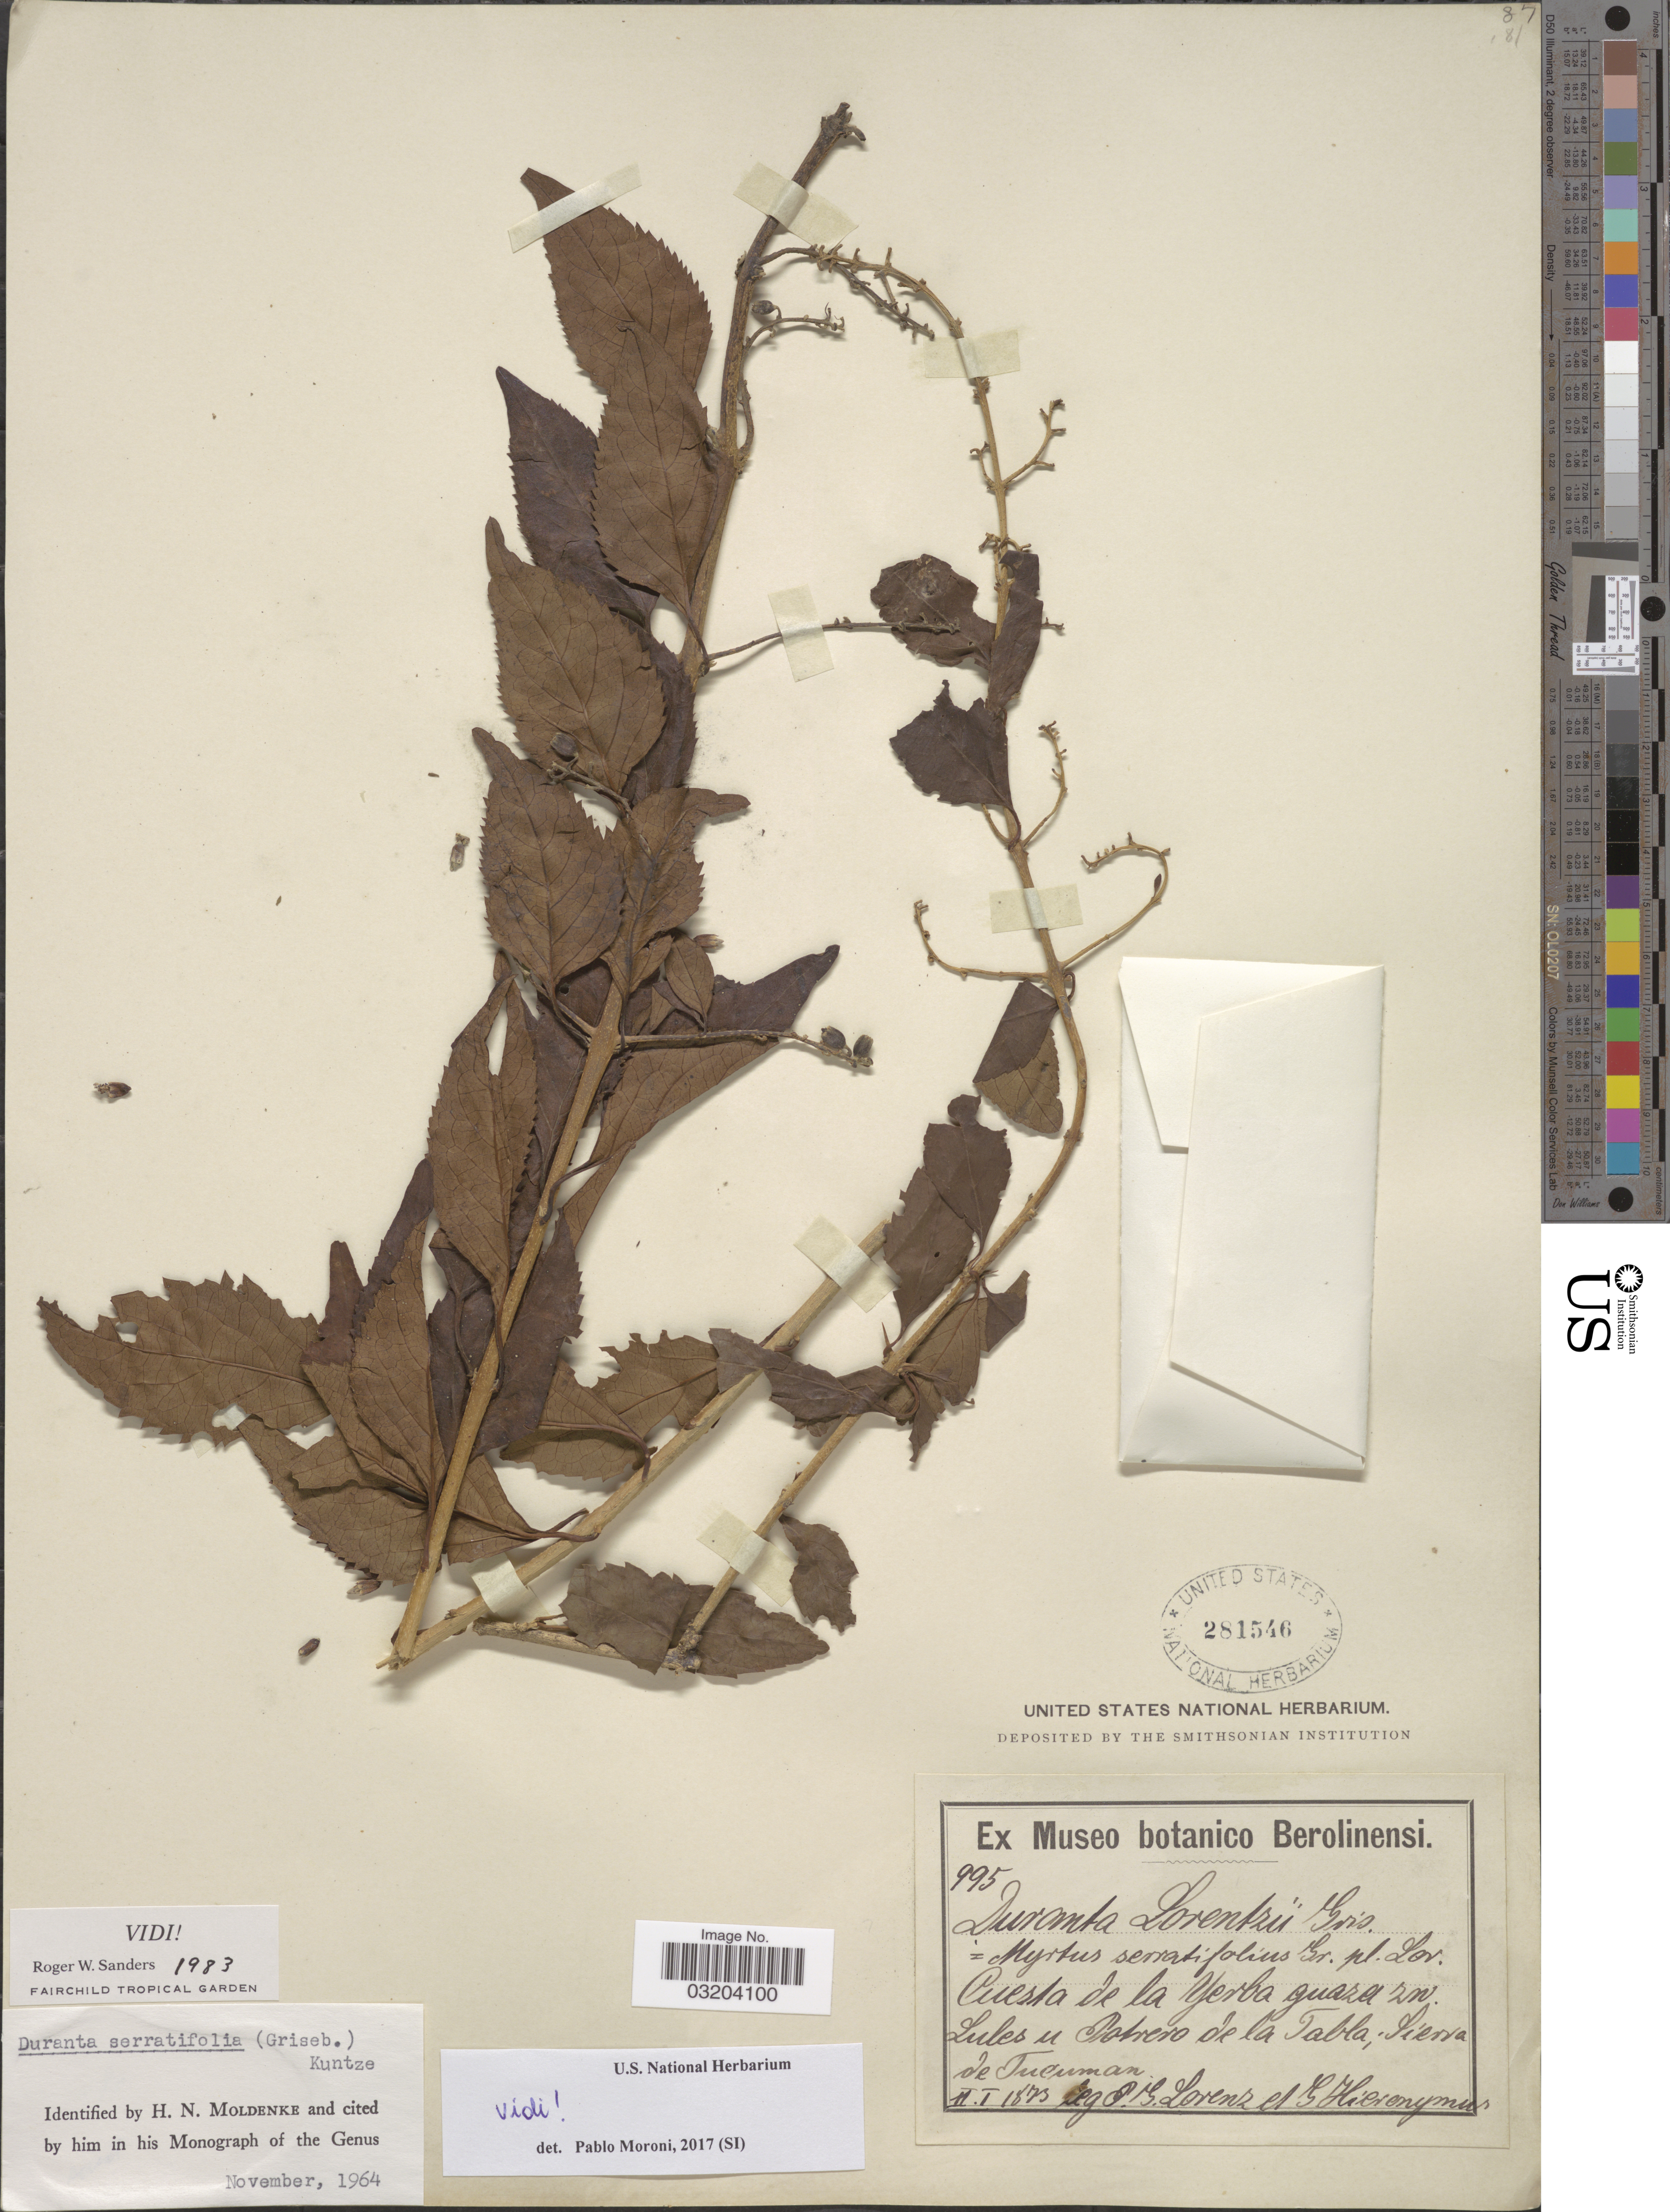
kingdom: Plantae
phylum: Tracheophyta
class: Magnoliopsida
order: Lamiales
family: Verbenaceae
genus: Duranta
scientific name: Duranta serratifolia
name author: (Griseb.) Kuntze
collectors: P. G. Lorentz & G. H. Hieronymus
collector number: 995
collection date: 1873-01-11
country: Argentina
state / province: Tucuman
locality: Cuesta de la Yerba guaza zn. Lules u Potrero de la Tabla, Sierra de Tucuman.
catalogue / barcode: US 281546